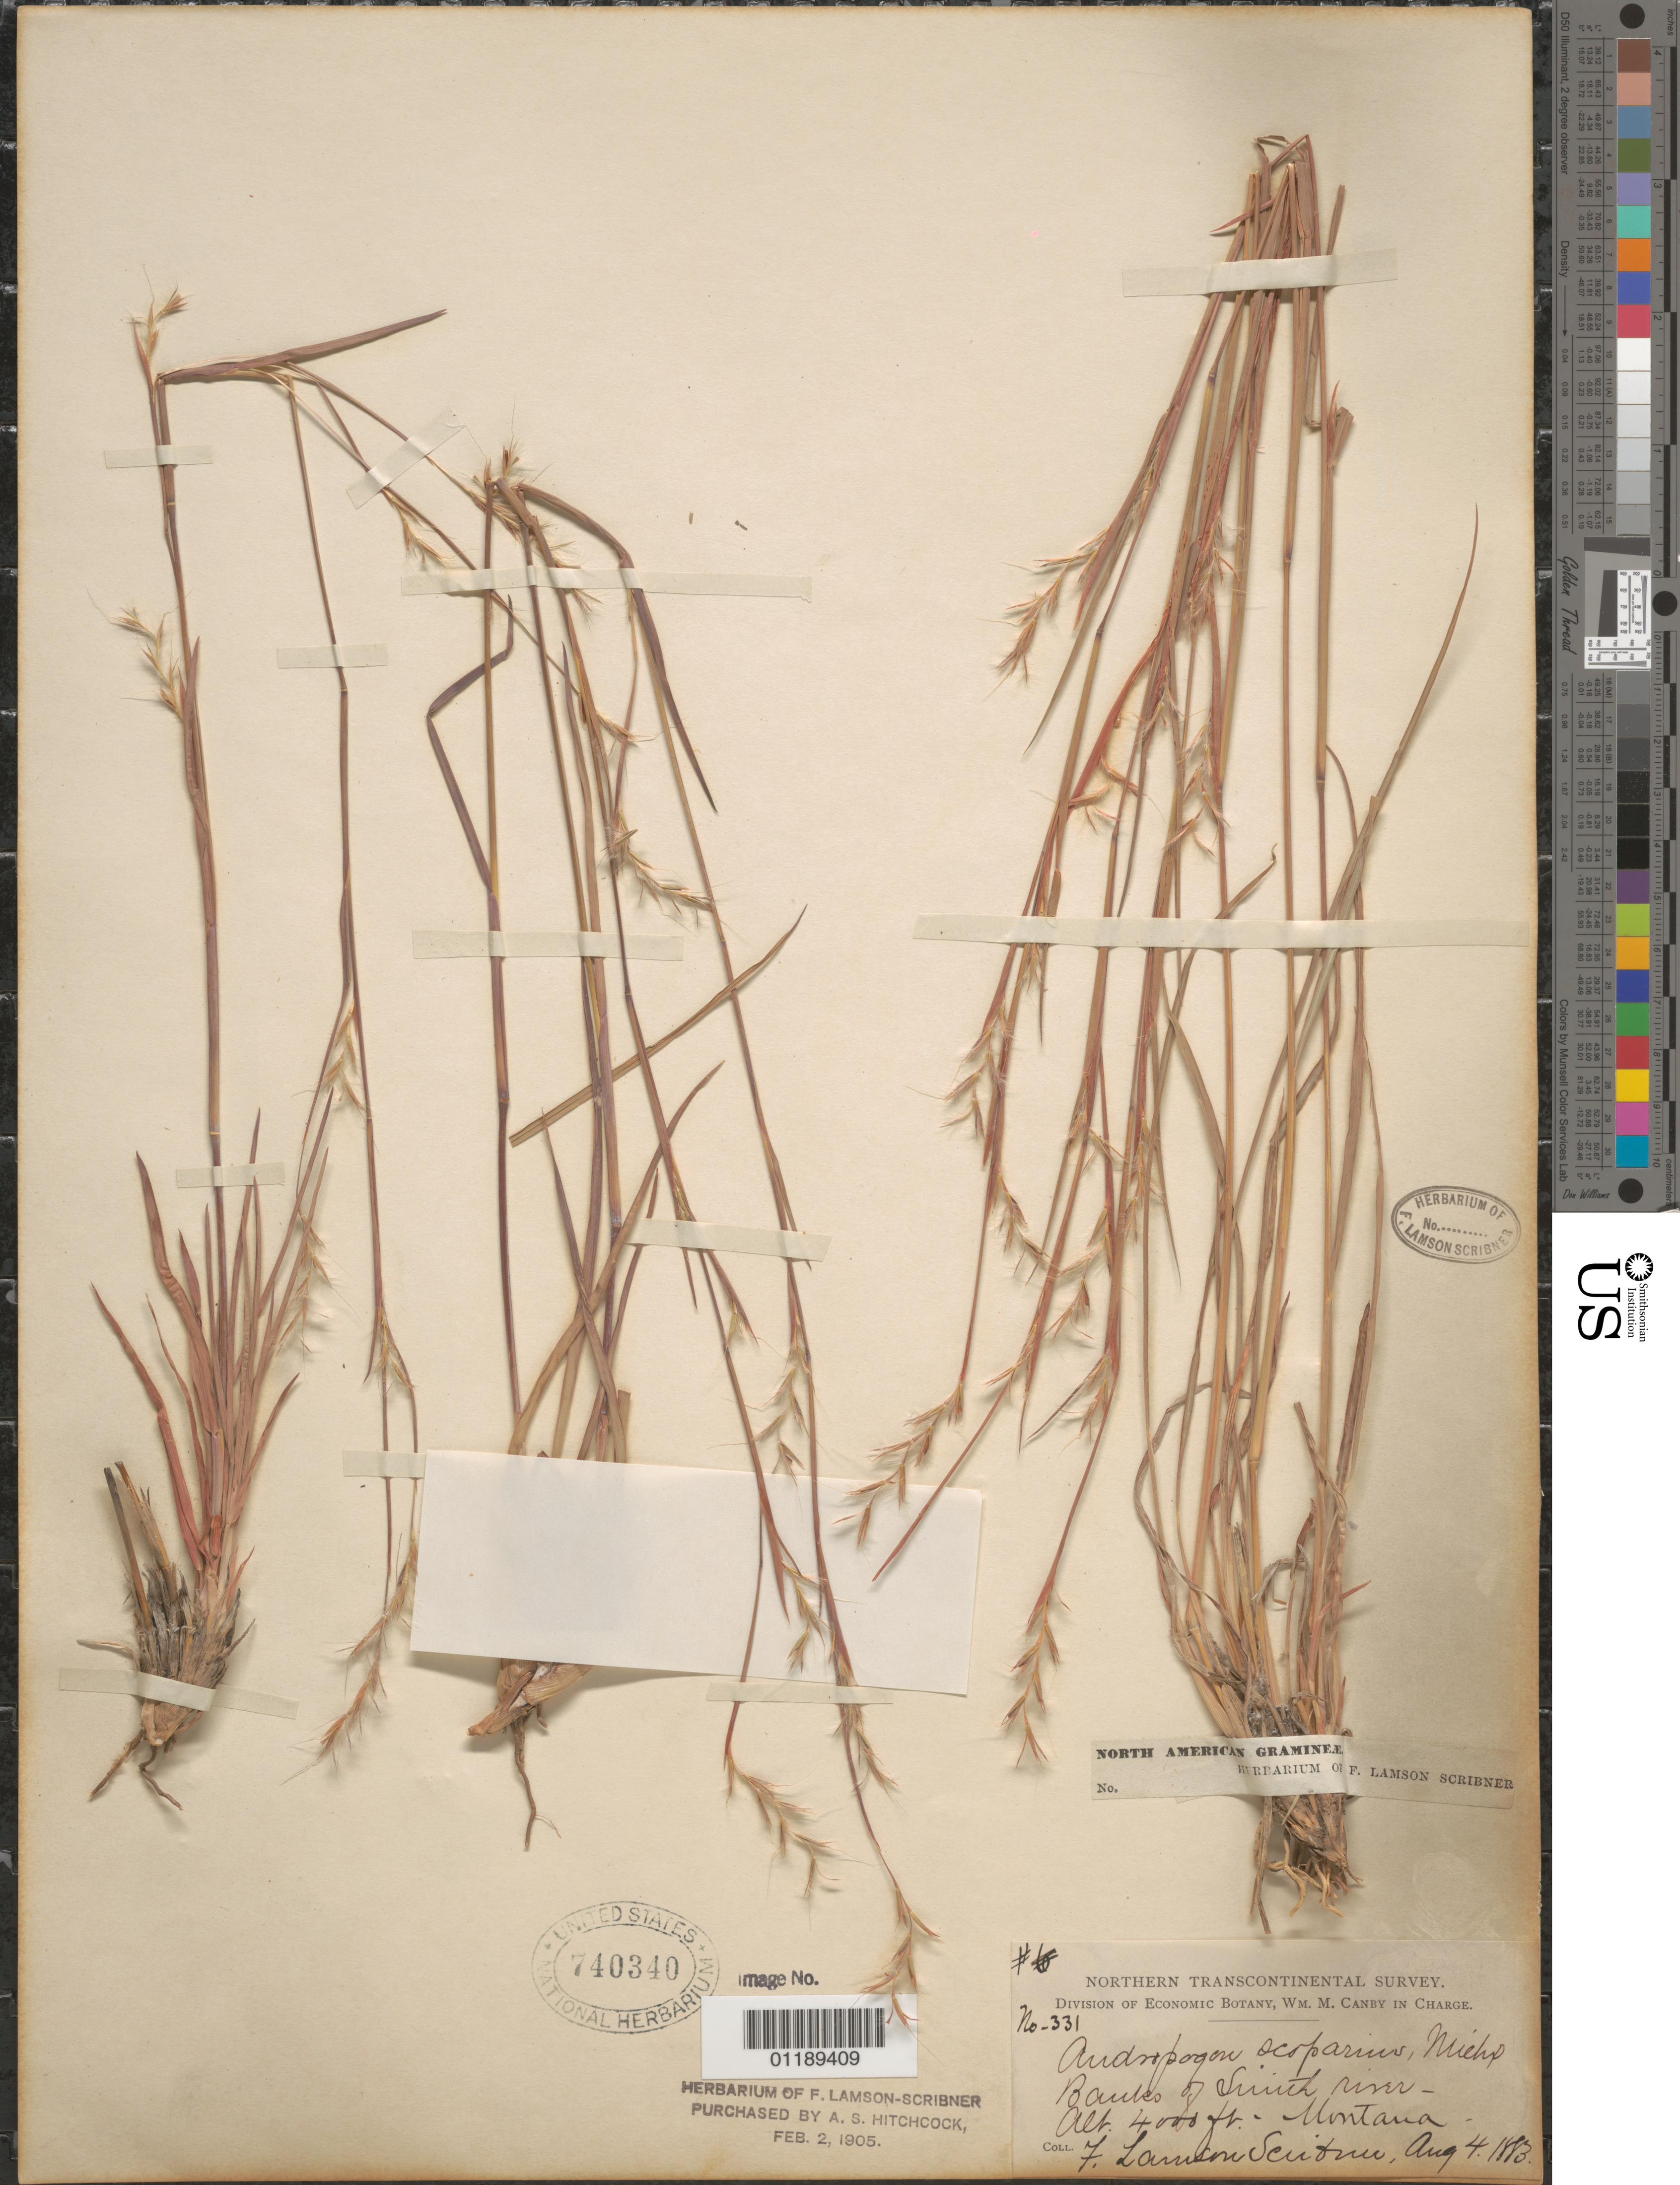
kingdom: Plantae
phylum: Tracheophyta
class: Liliopsida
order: Poales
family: Poaceae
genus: Andropogon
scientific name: Andropogon scoparius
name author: Michx.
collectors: F. L. Scribner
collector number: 331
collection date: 1883-08-04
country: United States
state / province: Montana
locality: Along Smith River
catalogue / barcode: US 740340